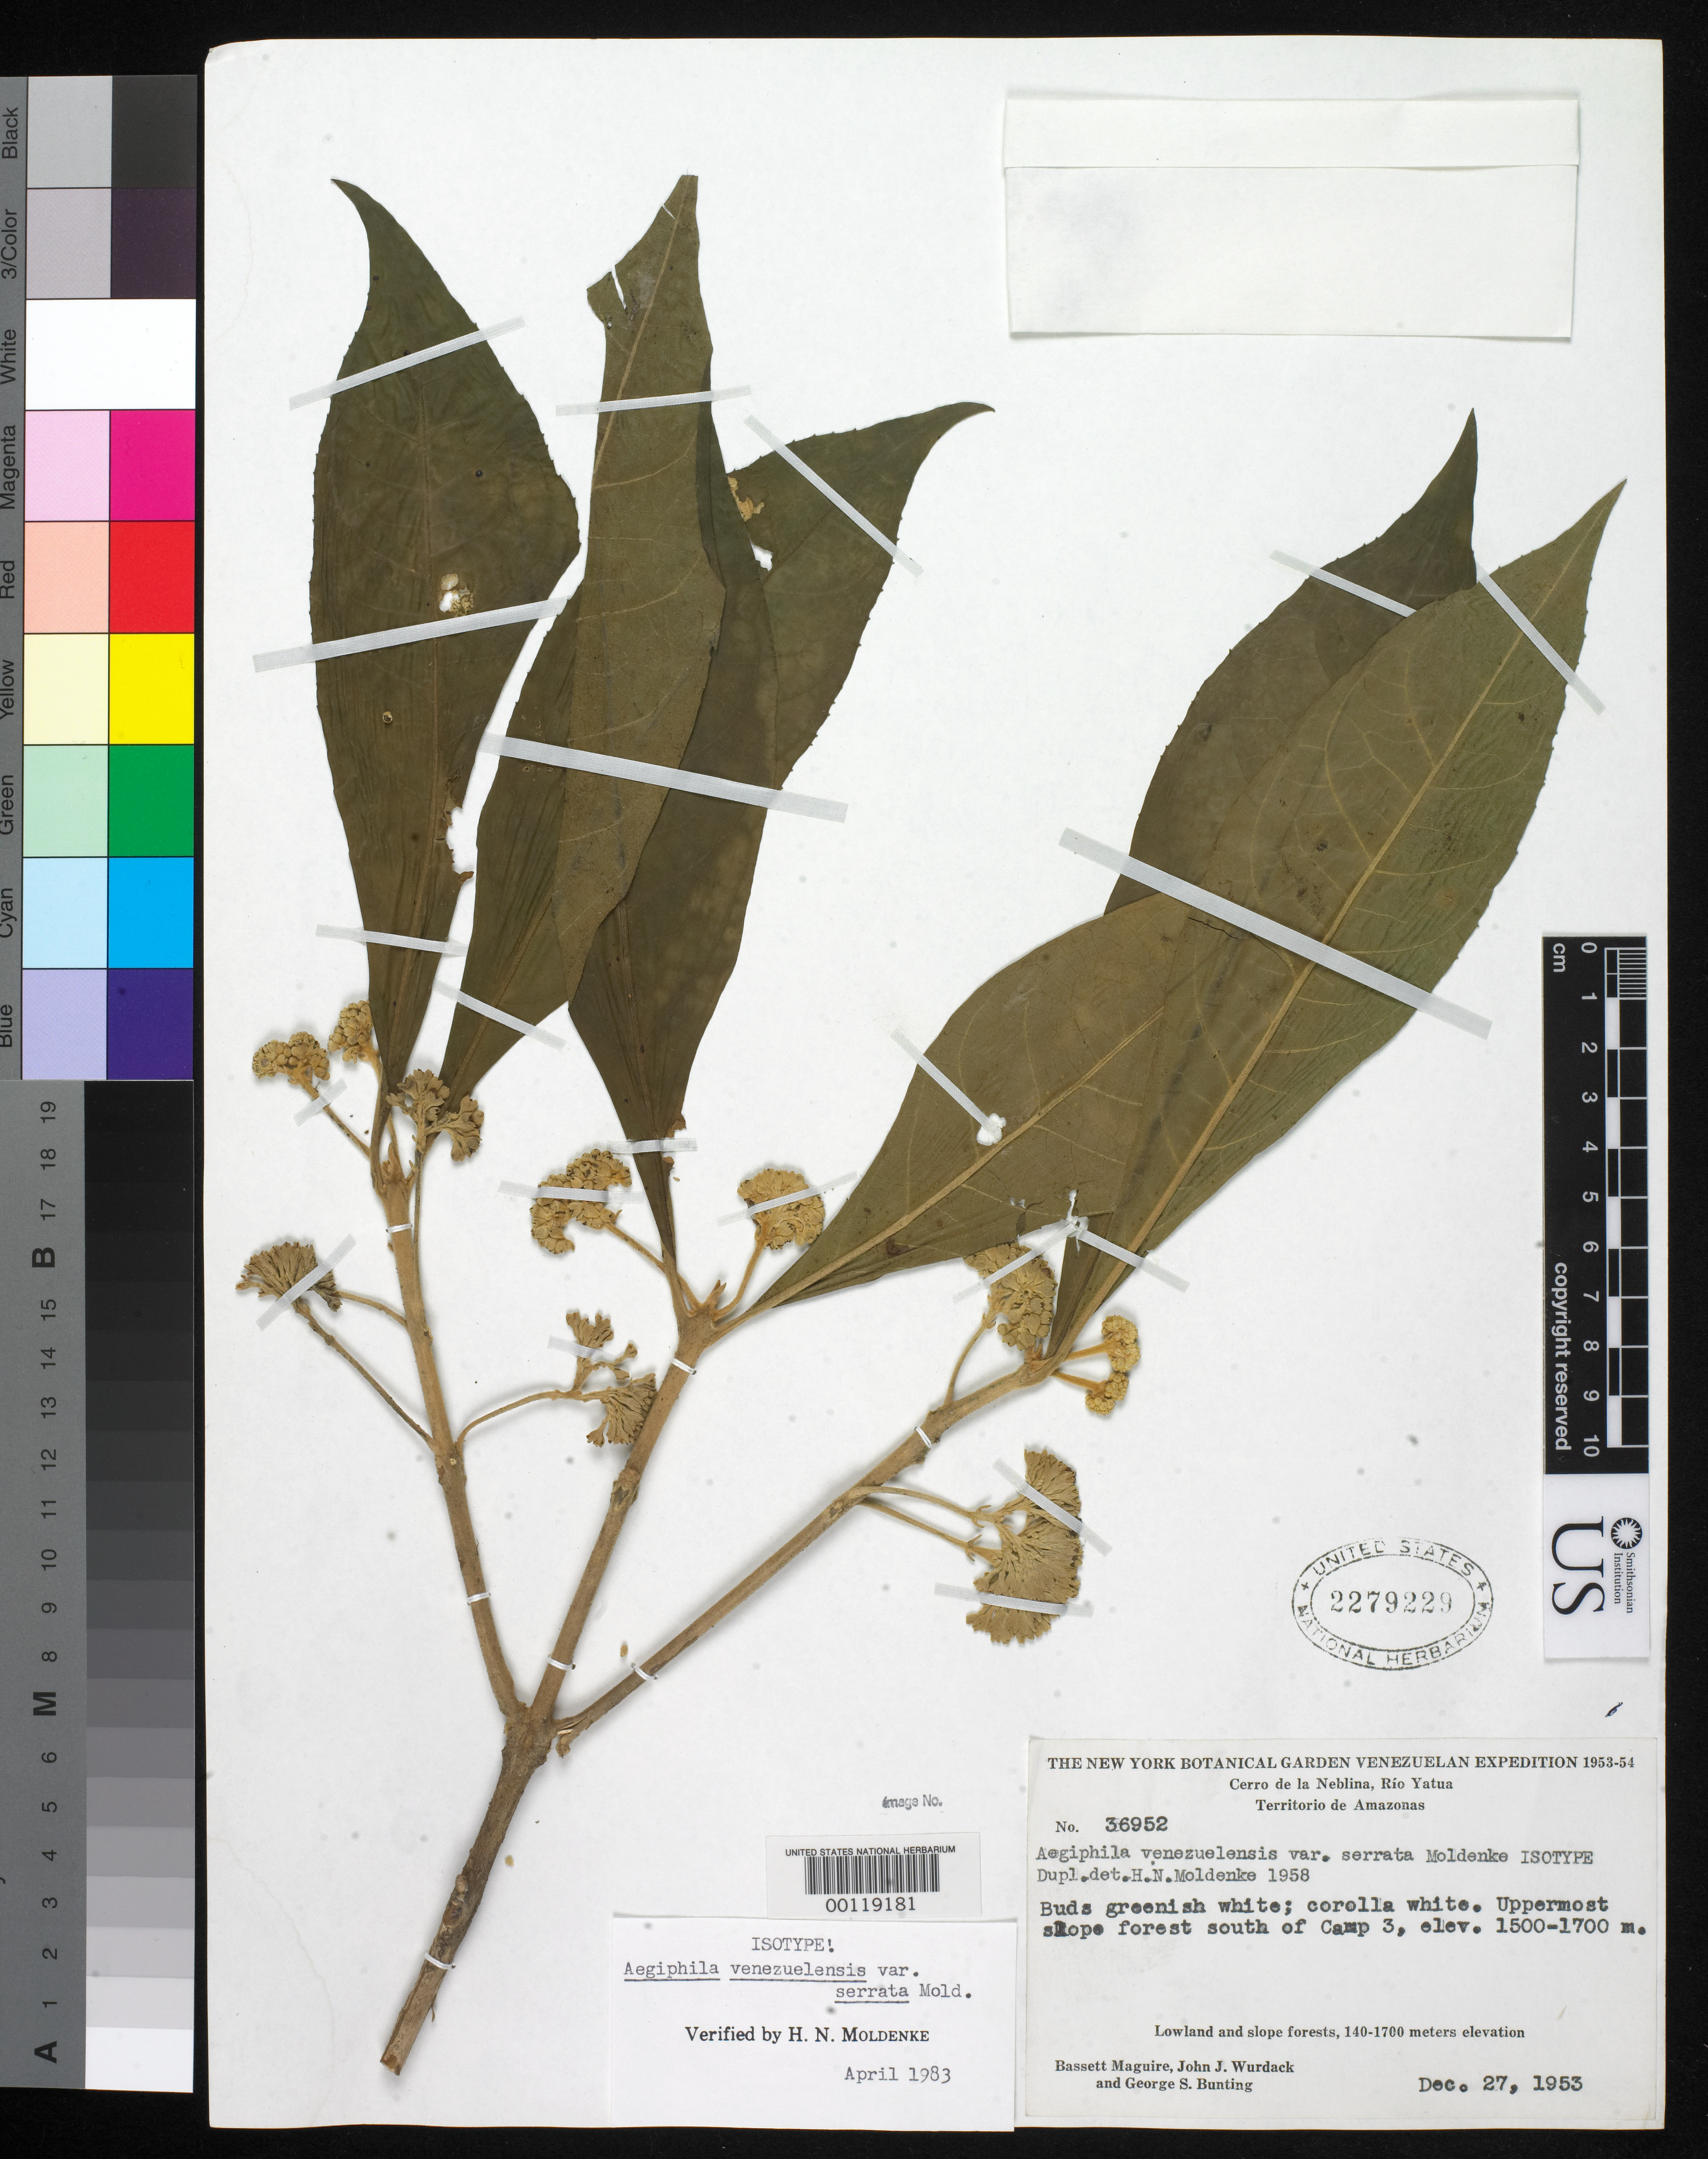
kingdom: Plantae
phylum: Tracheophyta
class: Magnoliopsida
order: Lamiales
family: Lamiaceae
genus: Aegiphila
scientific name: Aegiphila venezuelensis var. serrata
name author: Moldenke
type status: Isotype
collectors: B. Maguire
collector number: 36952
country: Venezuela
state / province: Mérida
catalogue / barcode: US 2279229